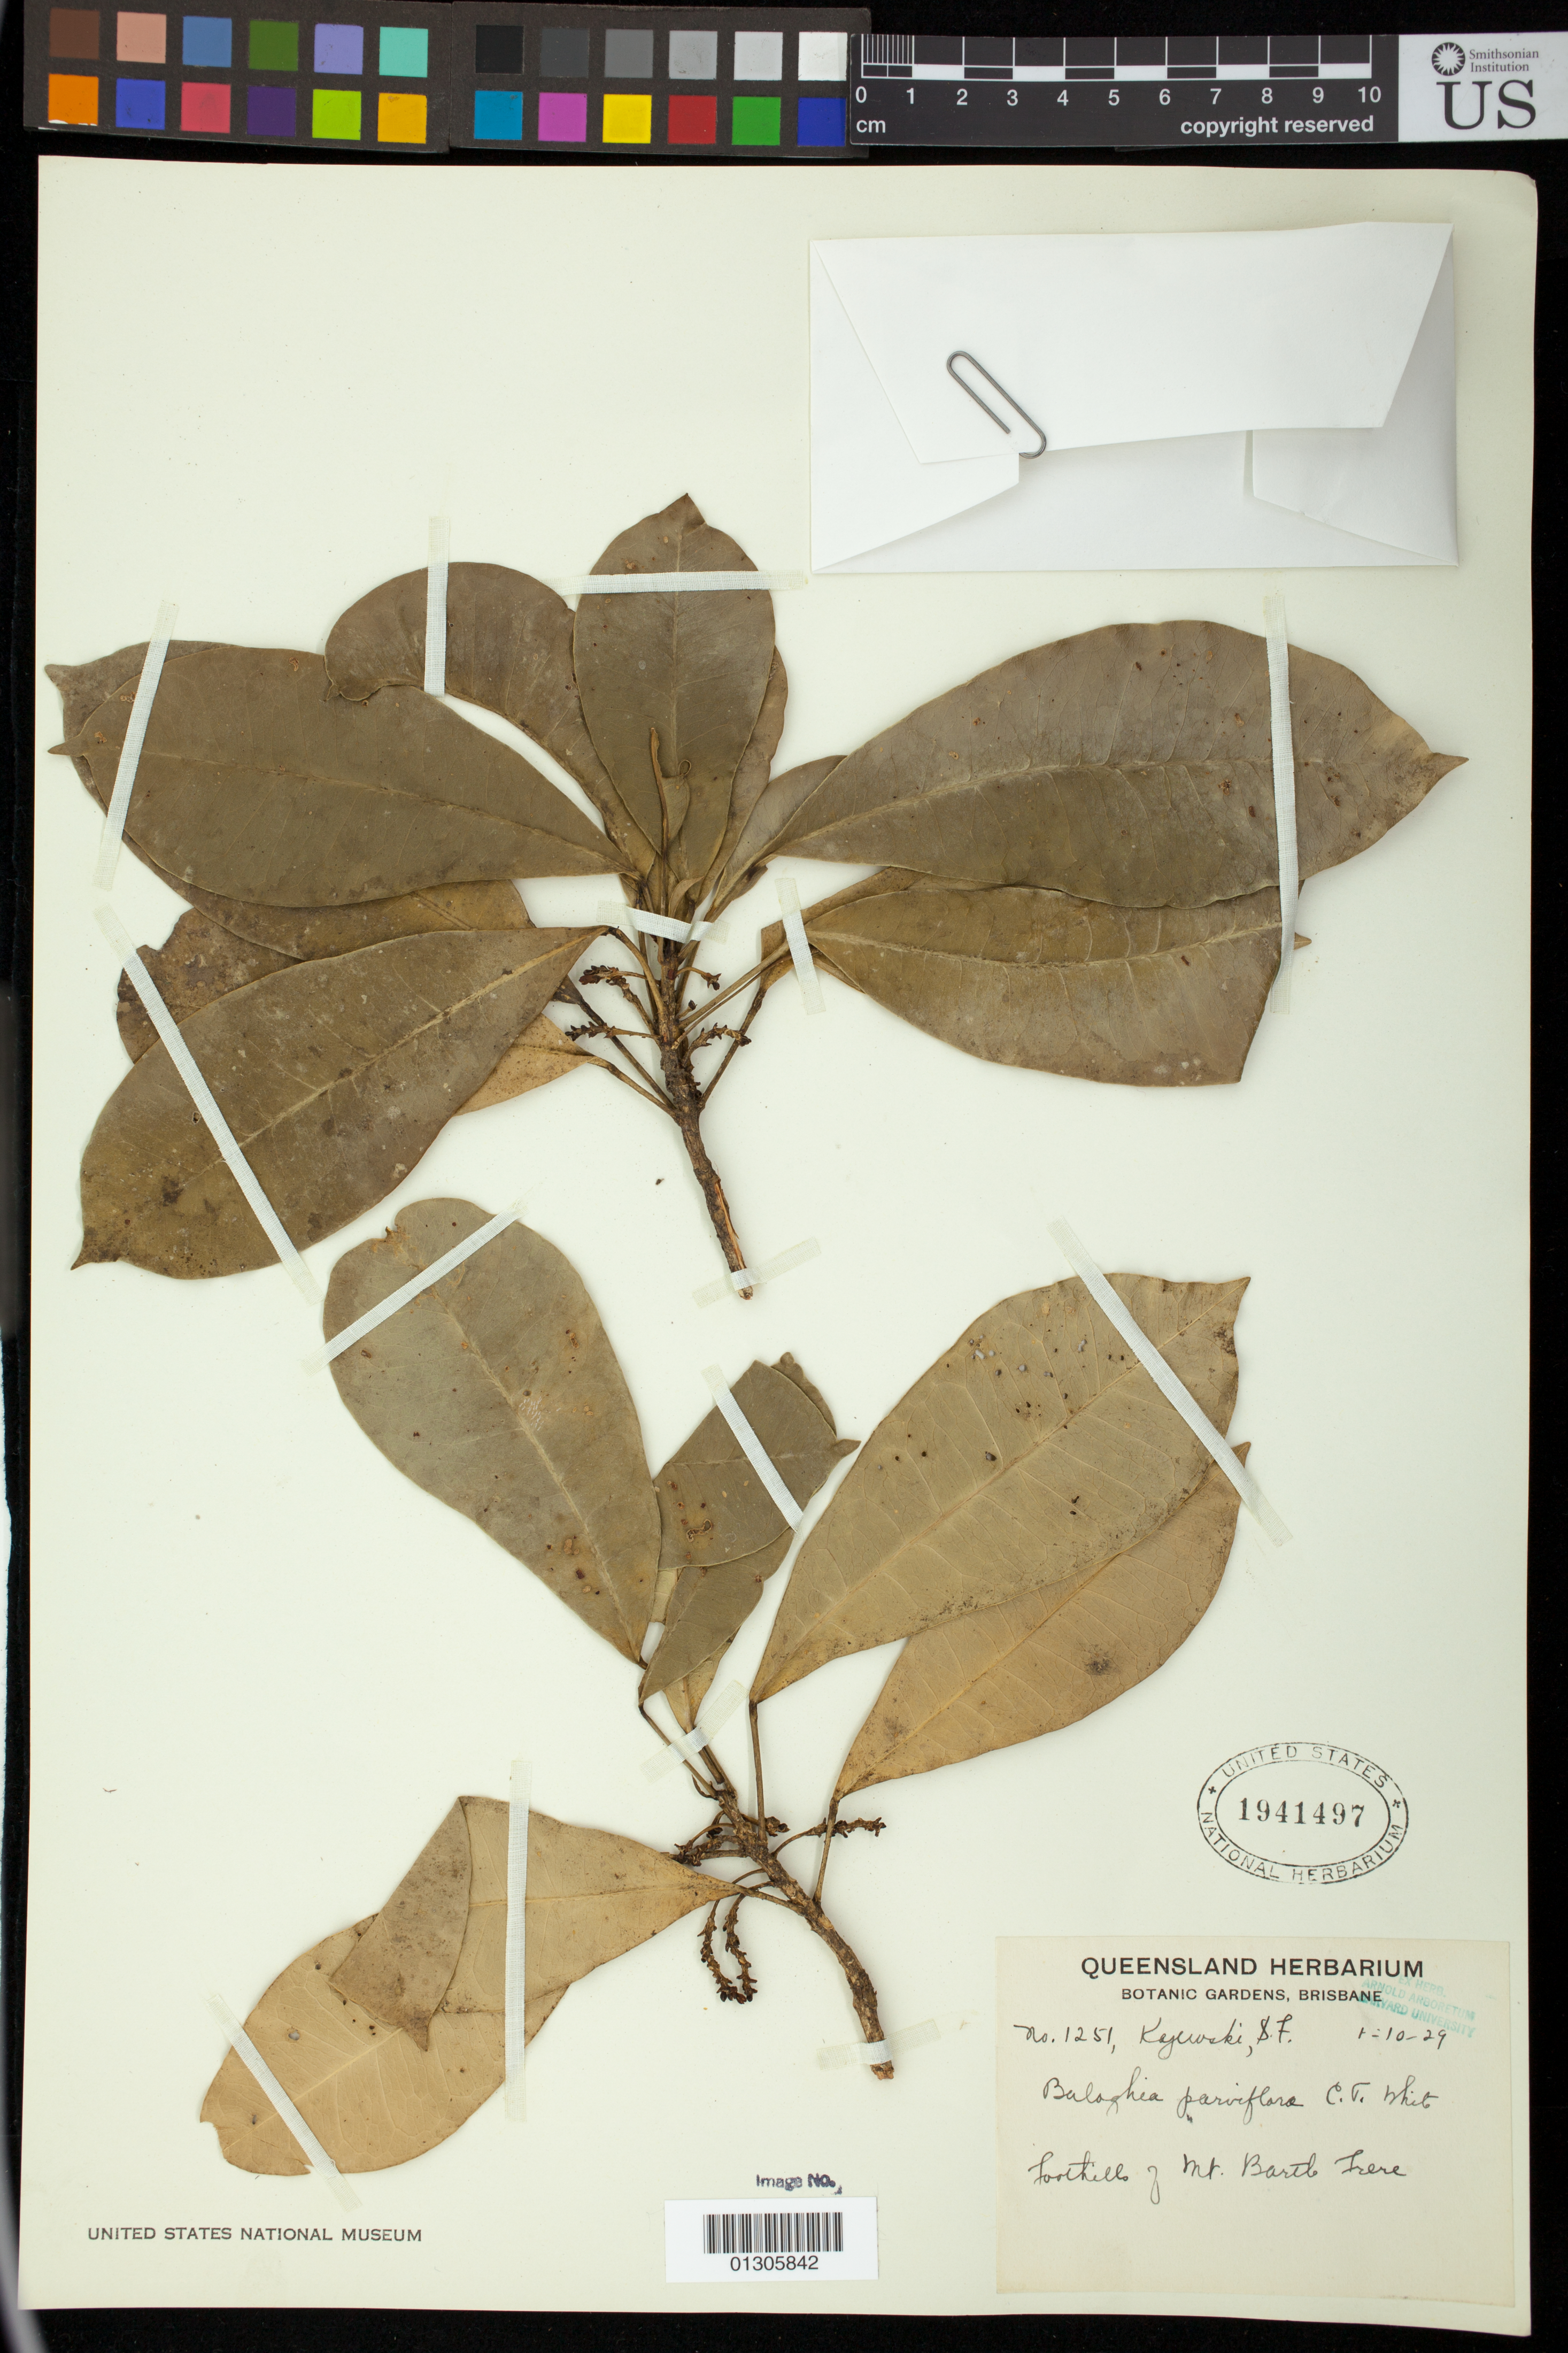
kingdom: Plantae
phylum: Tracheophyta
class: Magnoliopsida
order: Malpighiales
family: Euphorbiaceae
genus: Baloghia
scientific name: Baloghia parviflora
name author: C.T. White ex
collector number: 1251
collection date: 1929-01-10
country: Australia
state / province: Queensland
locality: Brisbane. Foothills of Mt. Bartle Irere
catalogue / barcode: US 1941497